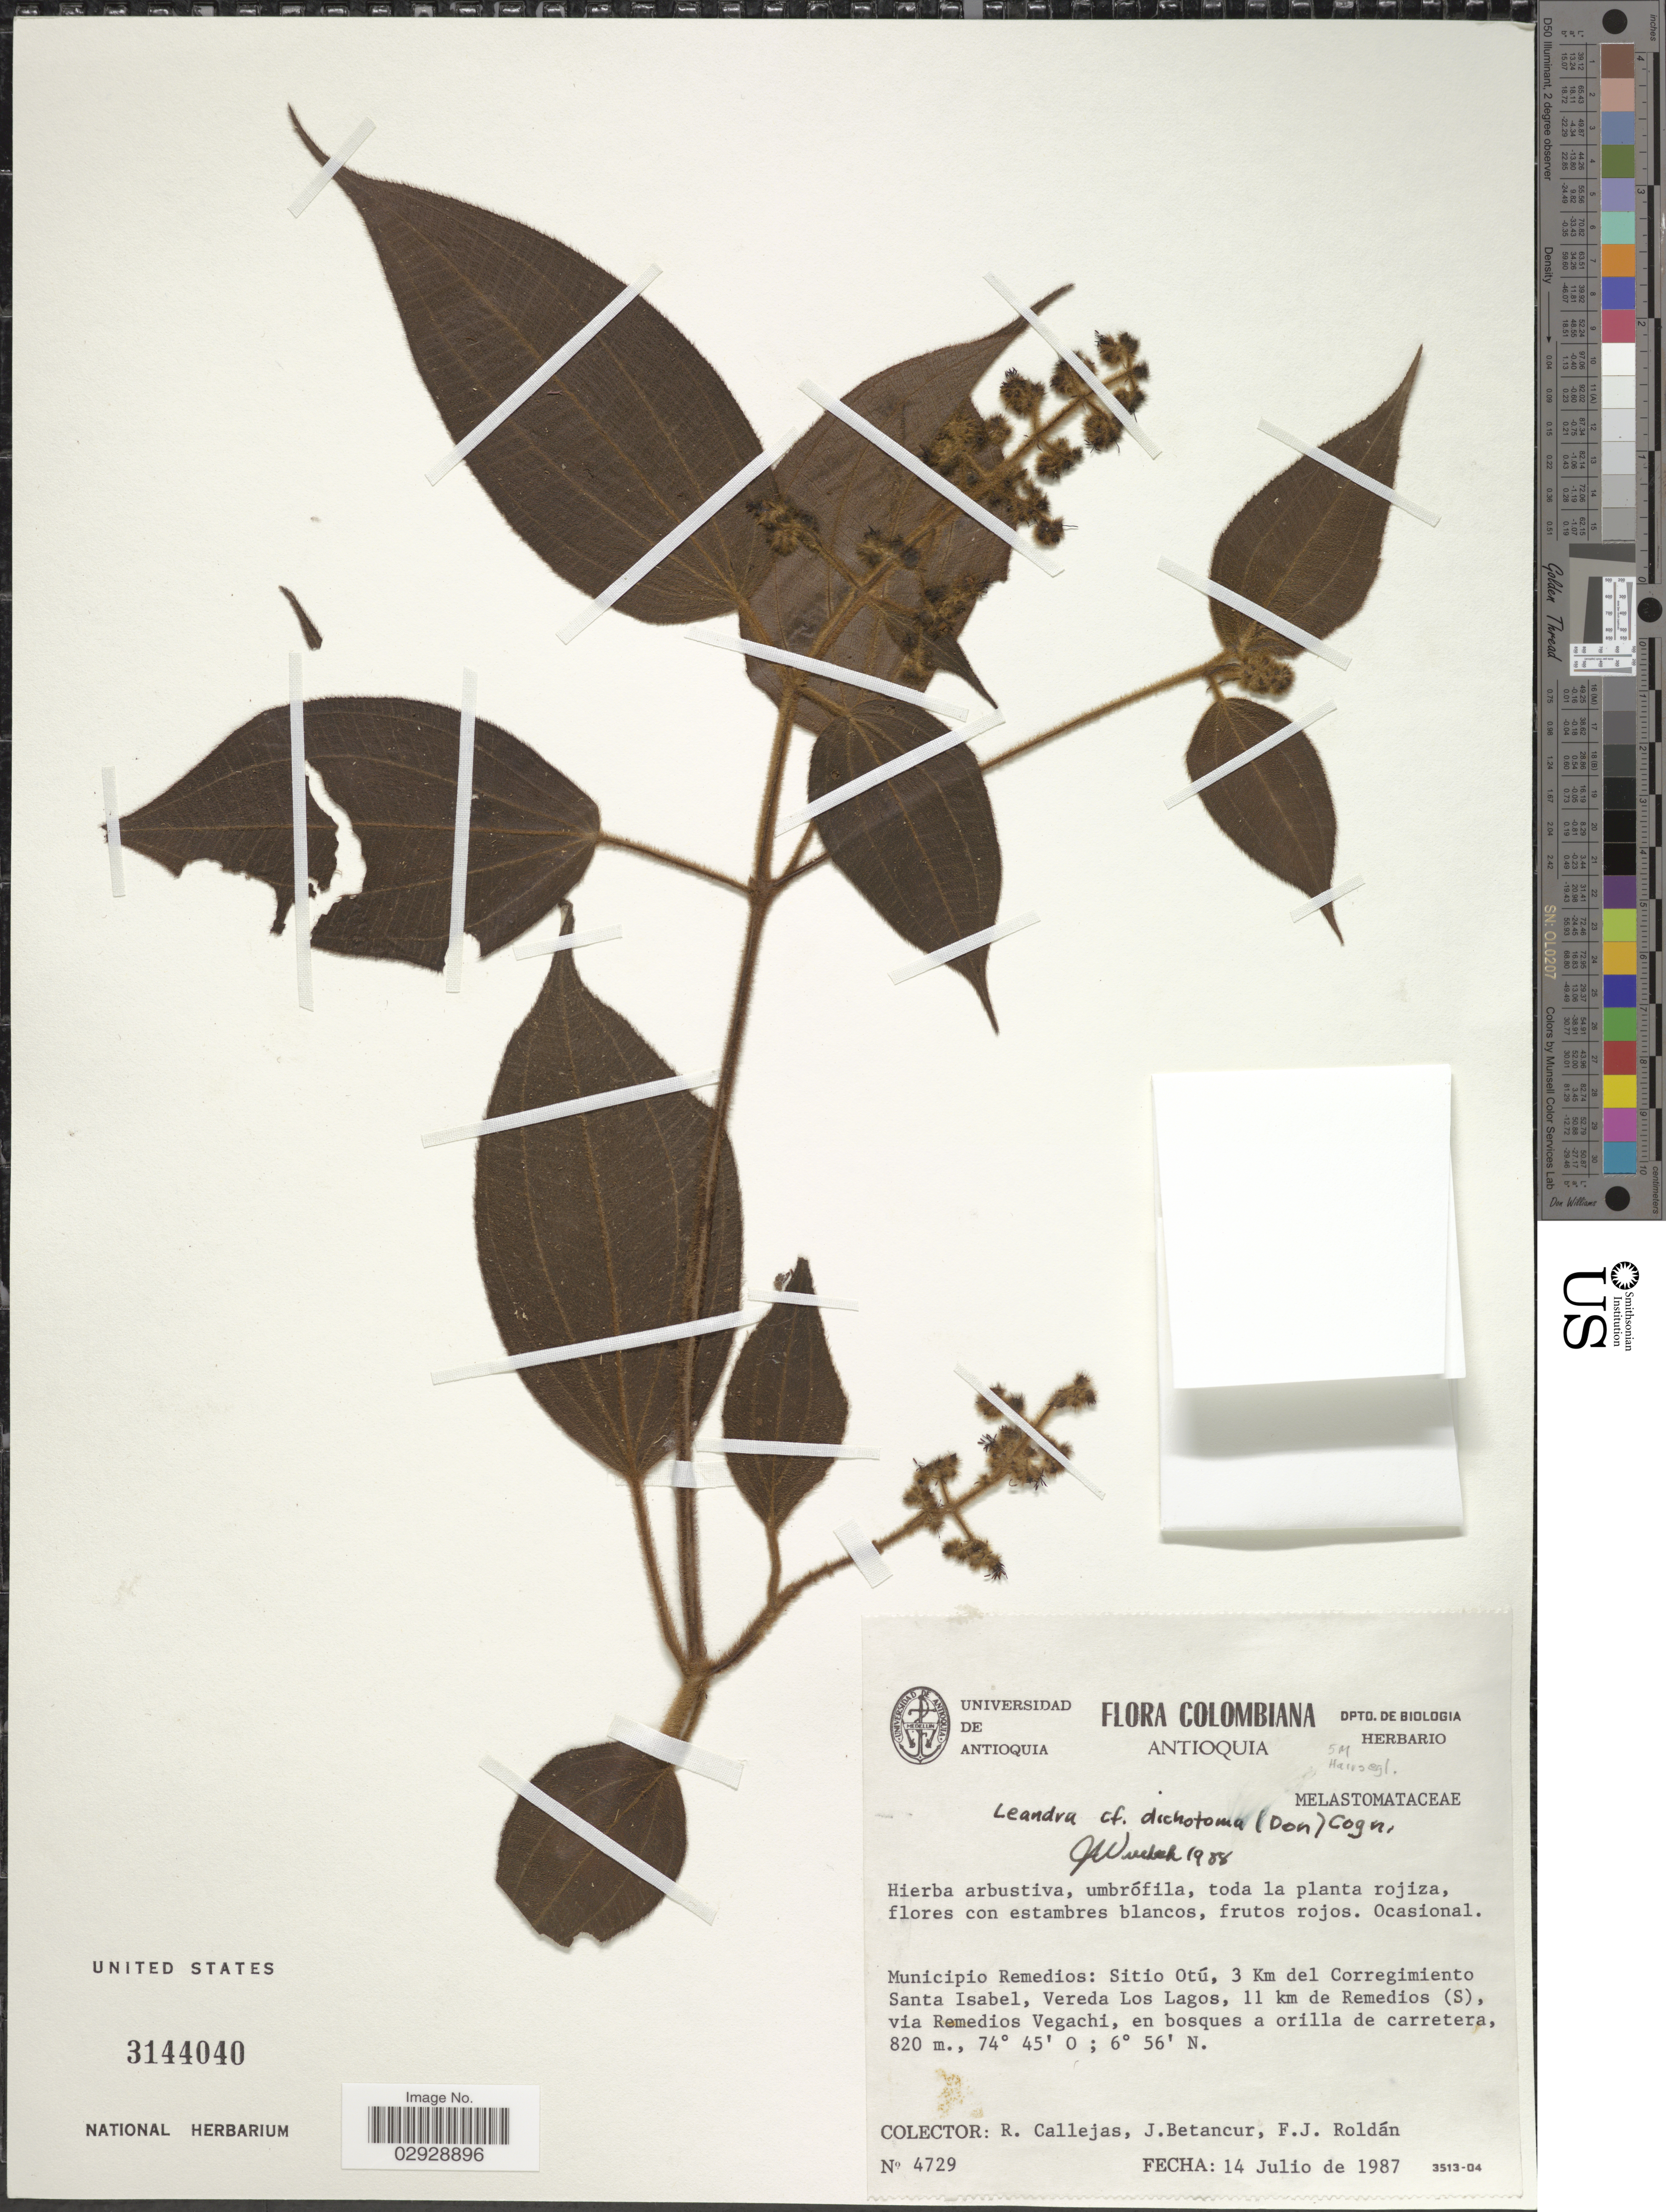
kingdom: Plantae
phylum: Tracheophyta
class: Magnoliopsida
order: Myrtales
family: Melastomataceae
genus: Leandra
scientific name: Leandra dichotoma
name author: (D. Don) Cogn.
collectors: R. Callejas, J. Betancur & F. J. Roldán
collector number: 4729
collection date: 1987-07-14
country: Colombia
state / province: Antioquia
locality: Municipio Remedios: Sitio Otú, 3 Km del Corregimiento Santa Isabel, Vereda Los Lagos, 11 km de Remedios (S), via Remedios Vegachi.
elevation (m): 820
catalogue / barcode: US 3144040